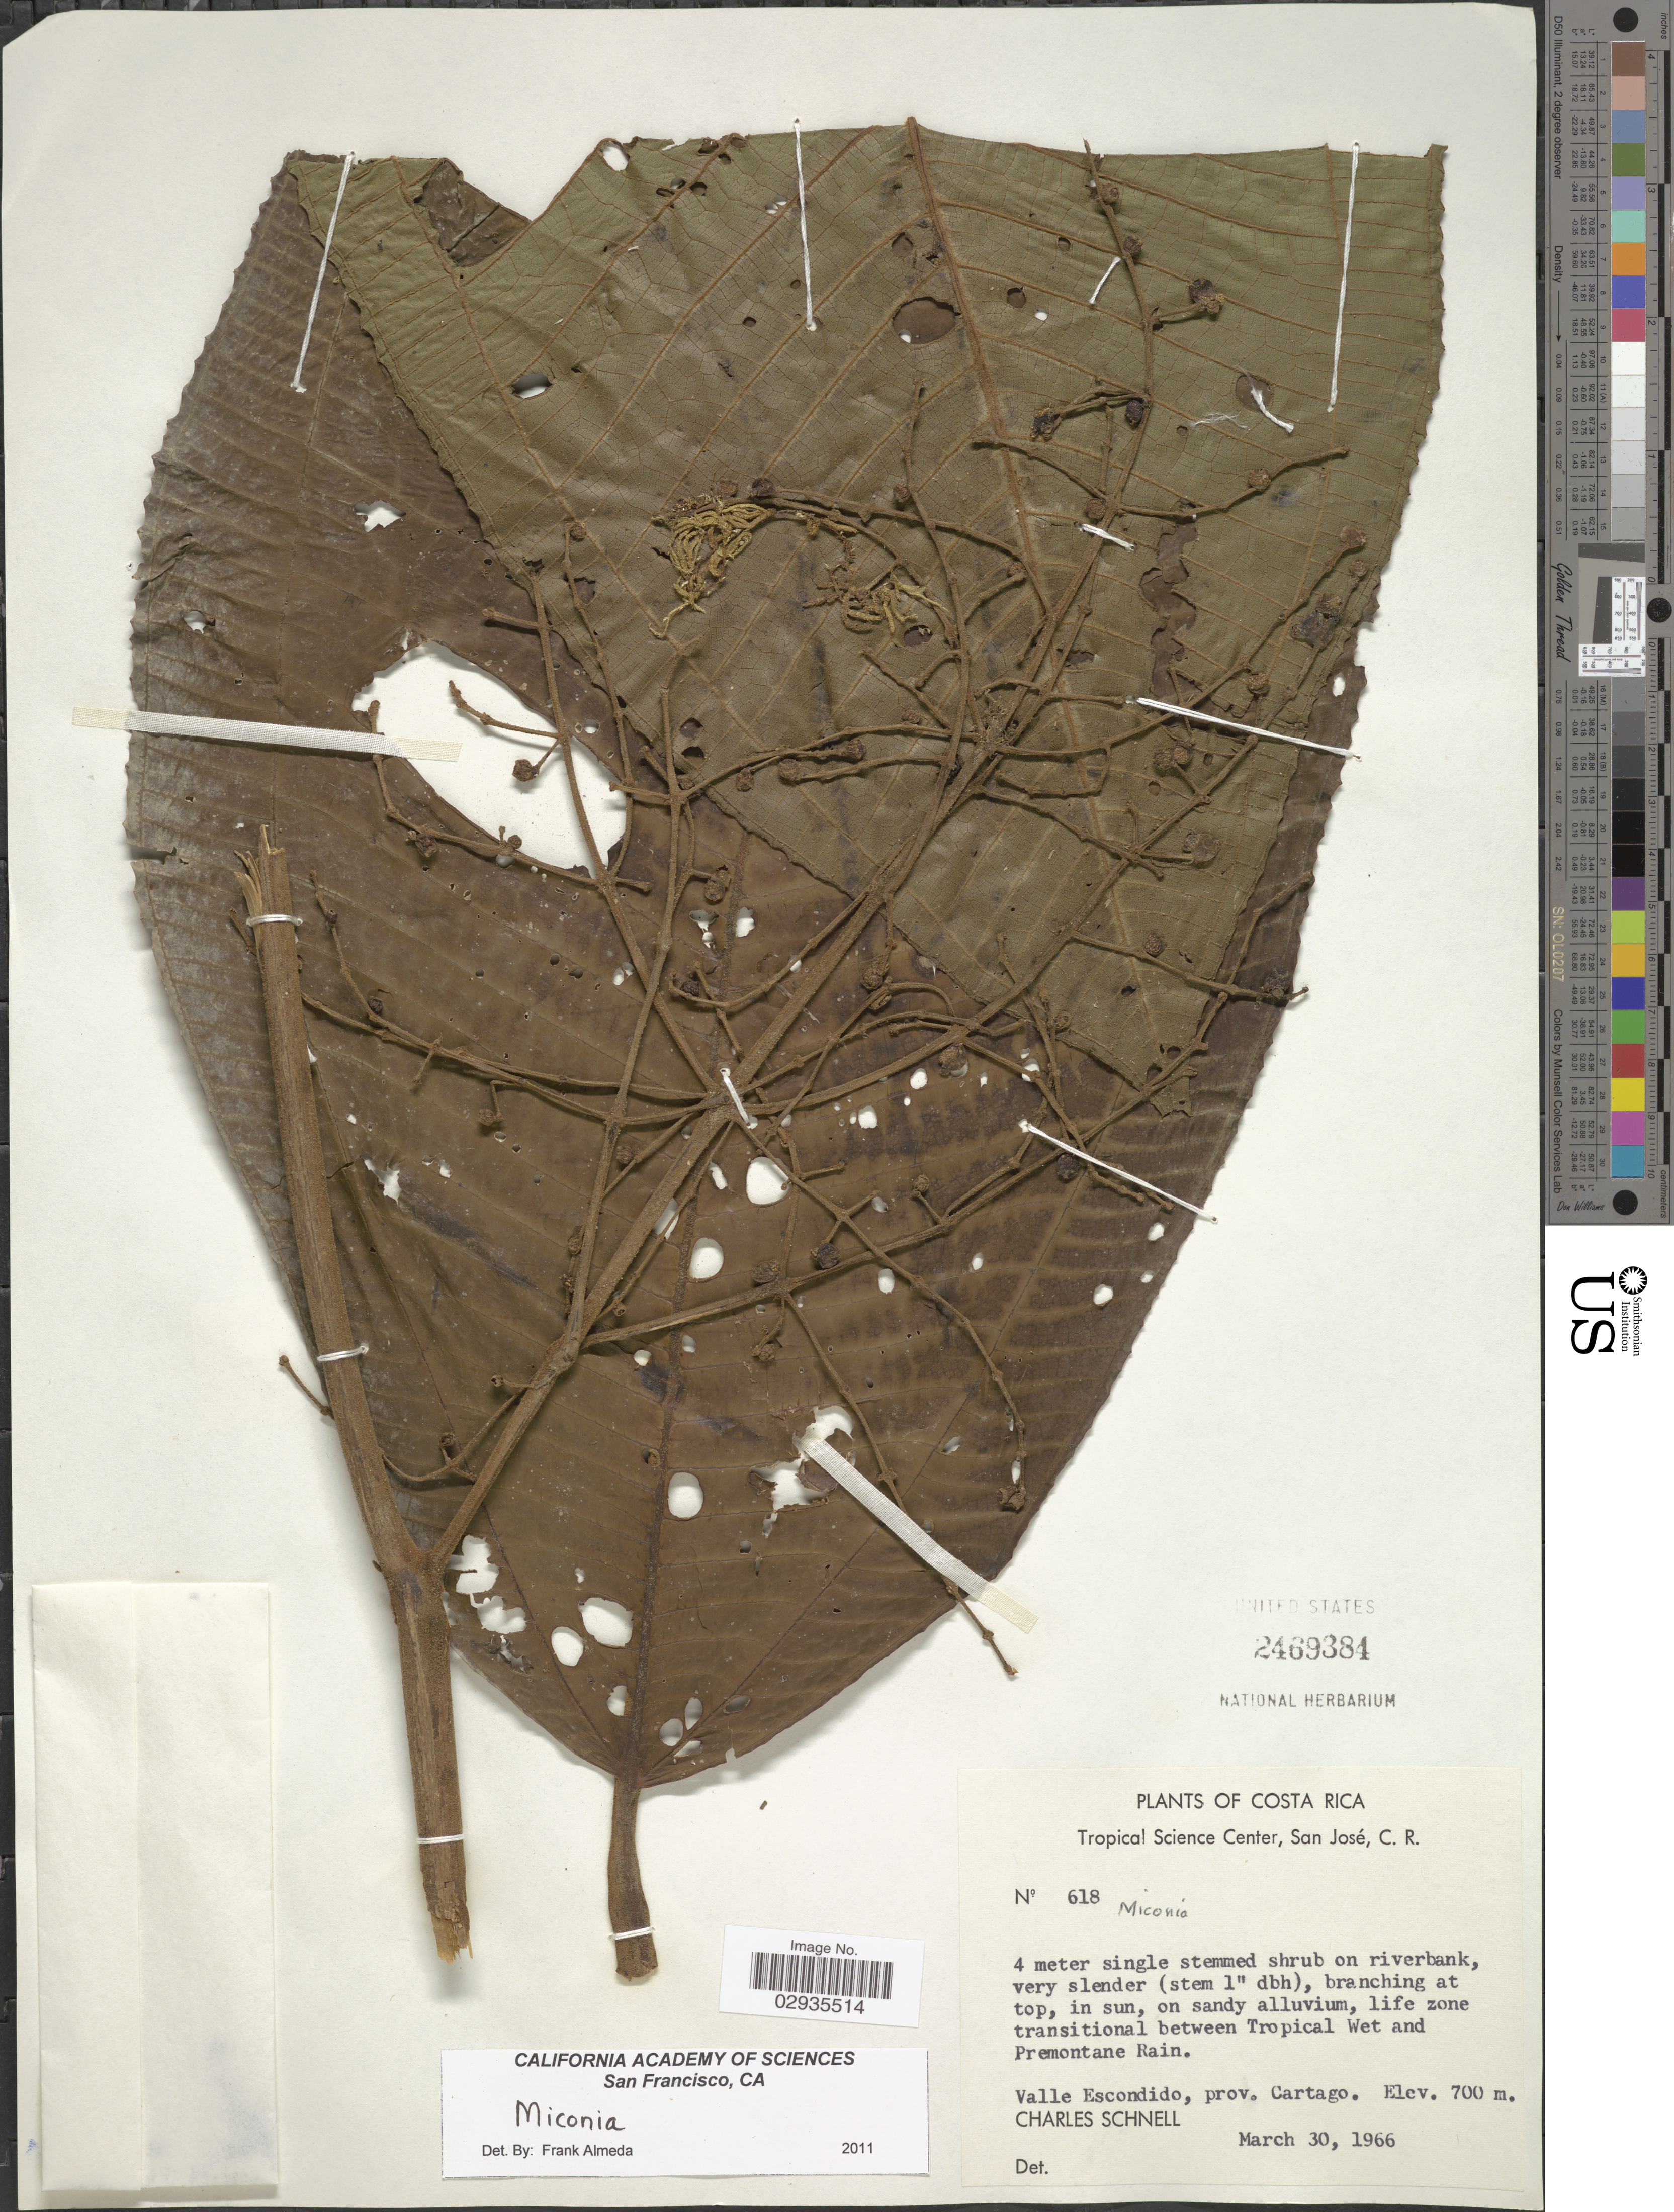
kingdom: Plantae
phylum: Tracheophyta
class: Magnoliopsida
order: Myrtales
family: Melastomataceae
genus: Miconia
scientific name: Miconia sp.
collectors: C. Schnell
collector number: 618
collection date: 1966-03-30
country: Costa Rica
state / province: Cartago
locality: Life zone transitional between Tropical Wet and Premontane Rain, Valle Escondido.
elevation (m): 700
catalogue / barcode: US 2469384